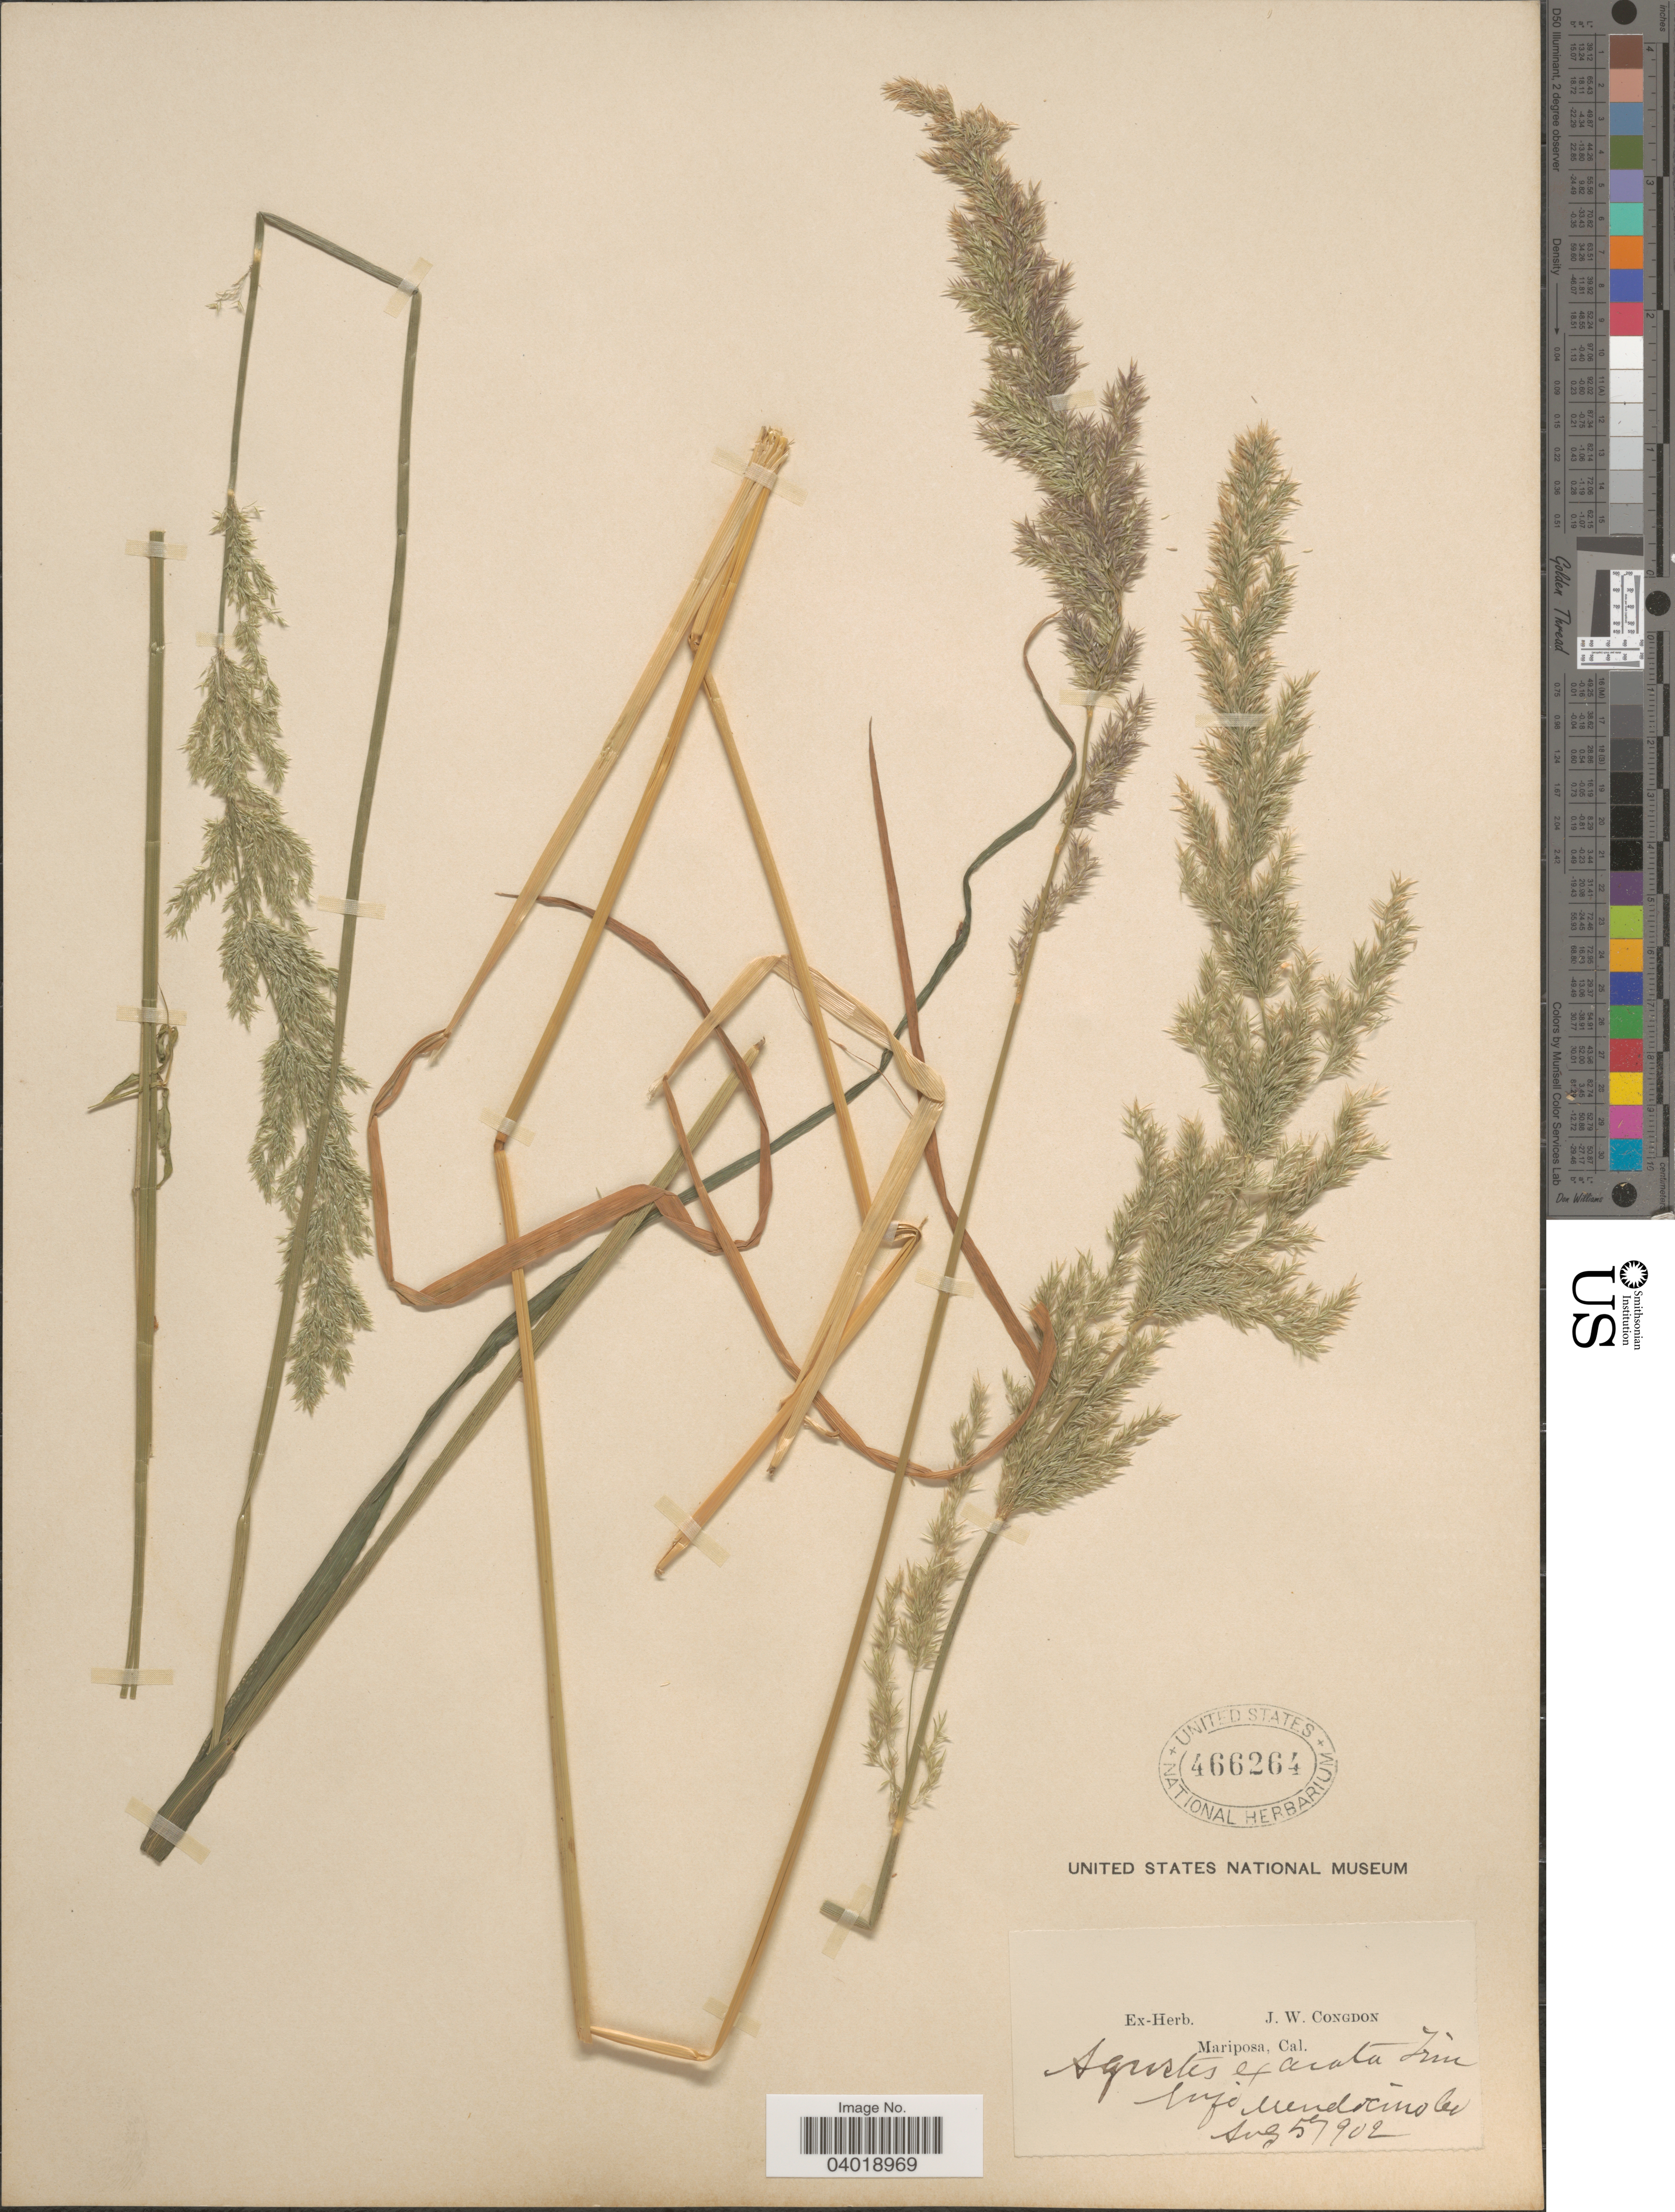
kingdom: Plantae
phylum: Tracheophyta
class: Liliopsida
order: Poales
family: Poaceae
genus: Agrostis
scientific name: Agrostis exarata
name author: Trin.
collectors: ex herb. J. W. Congdon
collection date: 1902-08-05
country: United States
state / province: California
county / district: Mendocino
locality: Inyo Mendocino Co.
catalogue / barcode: US 466264